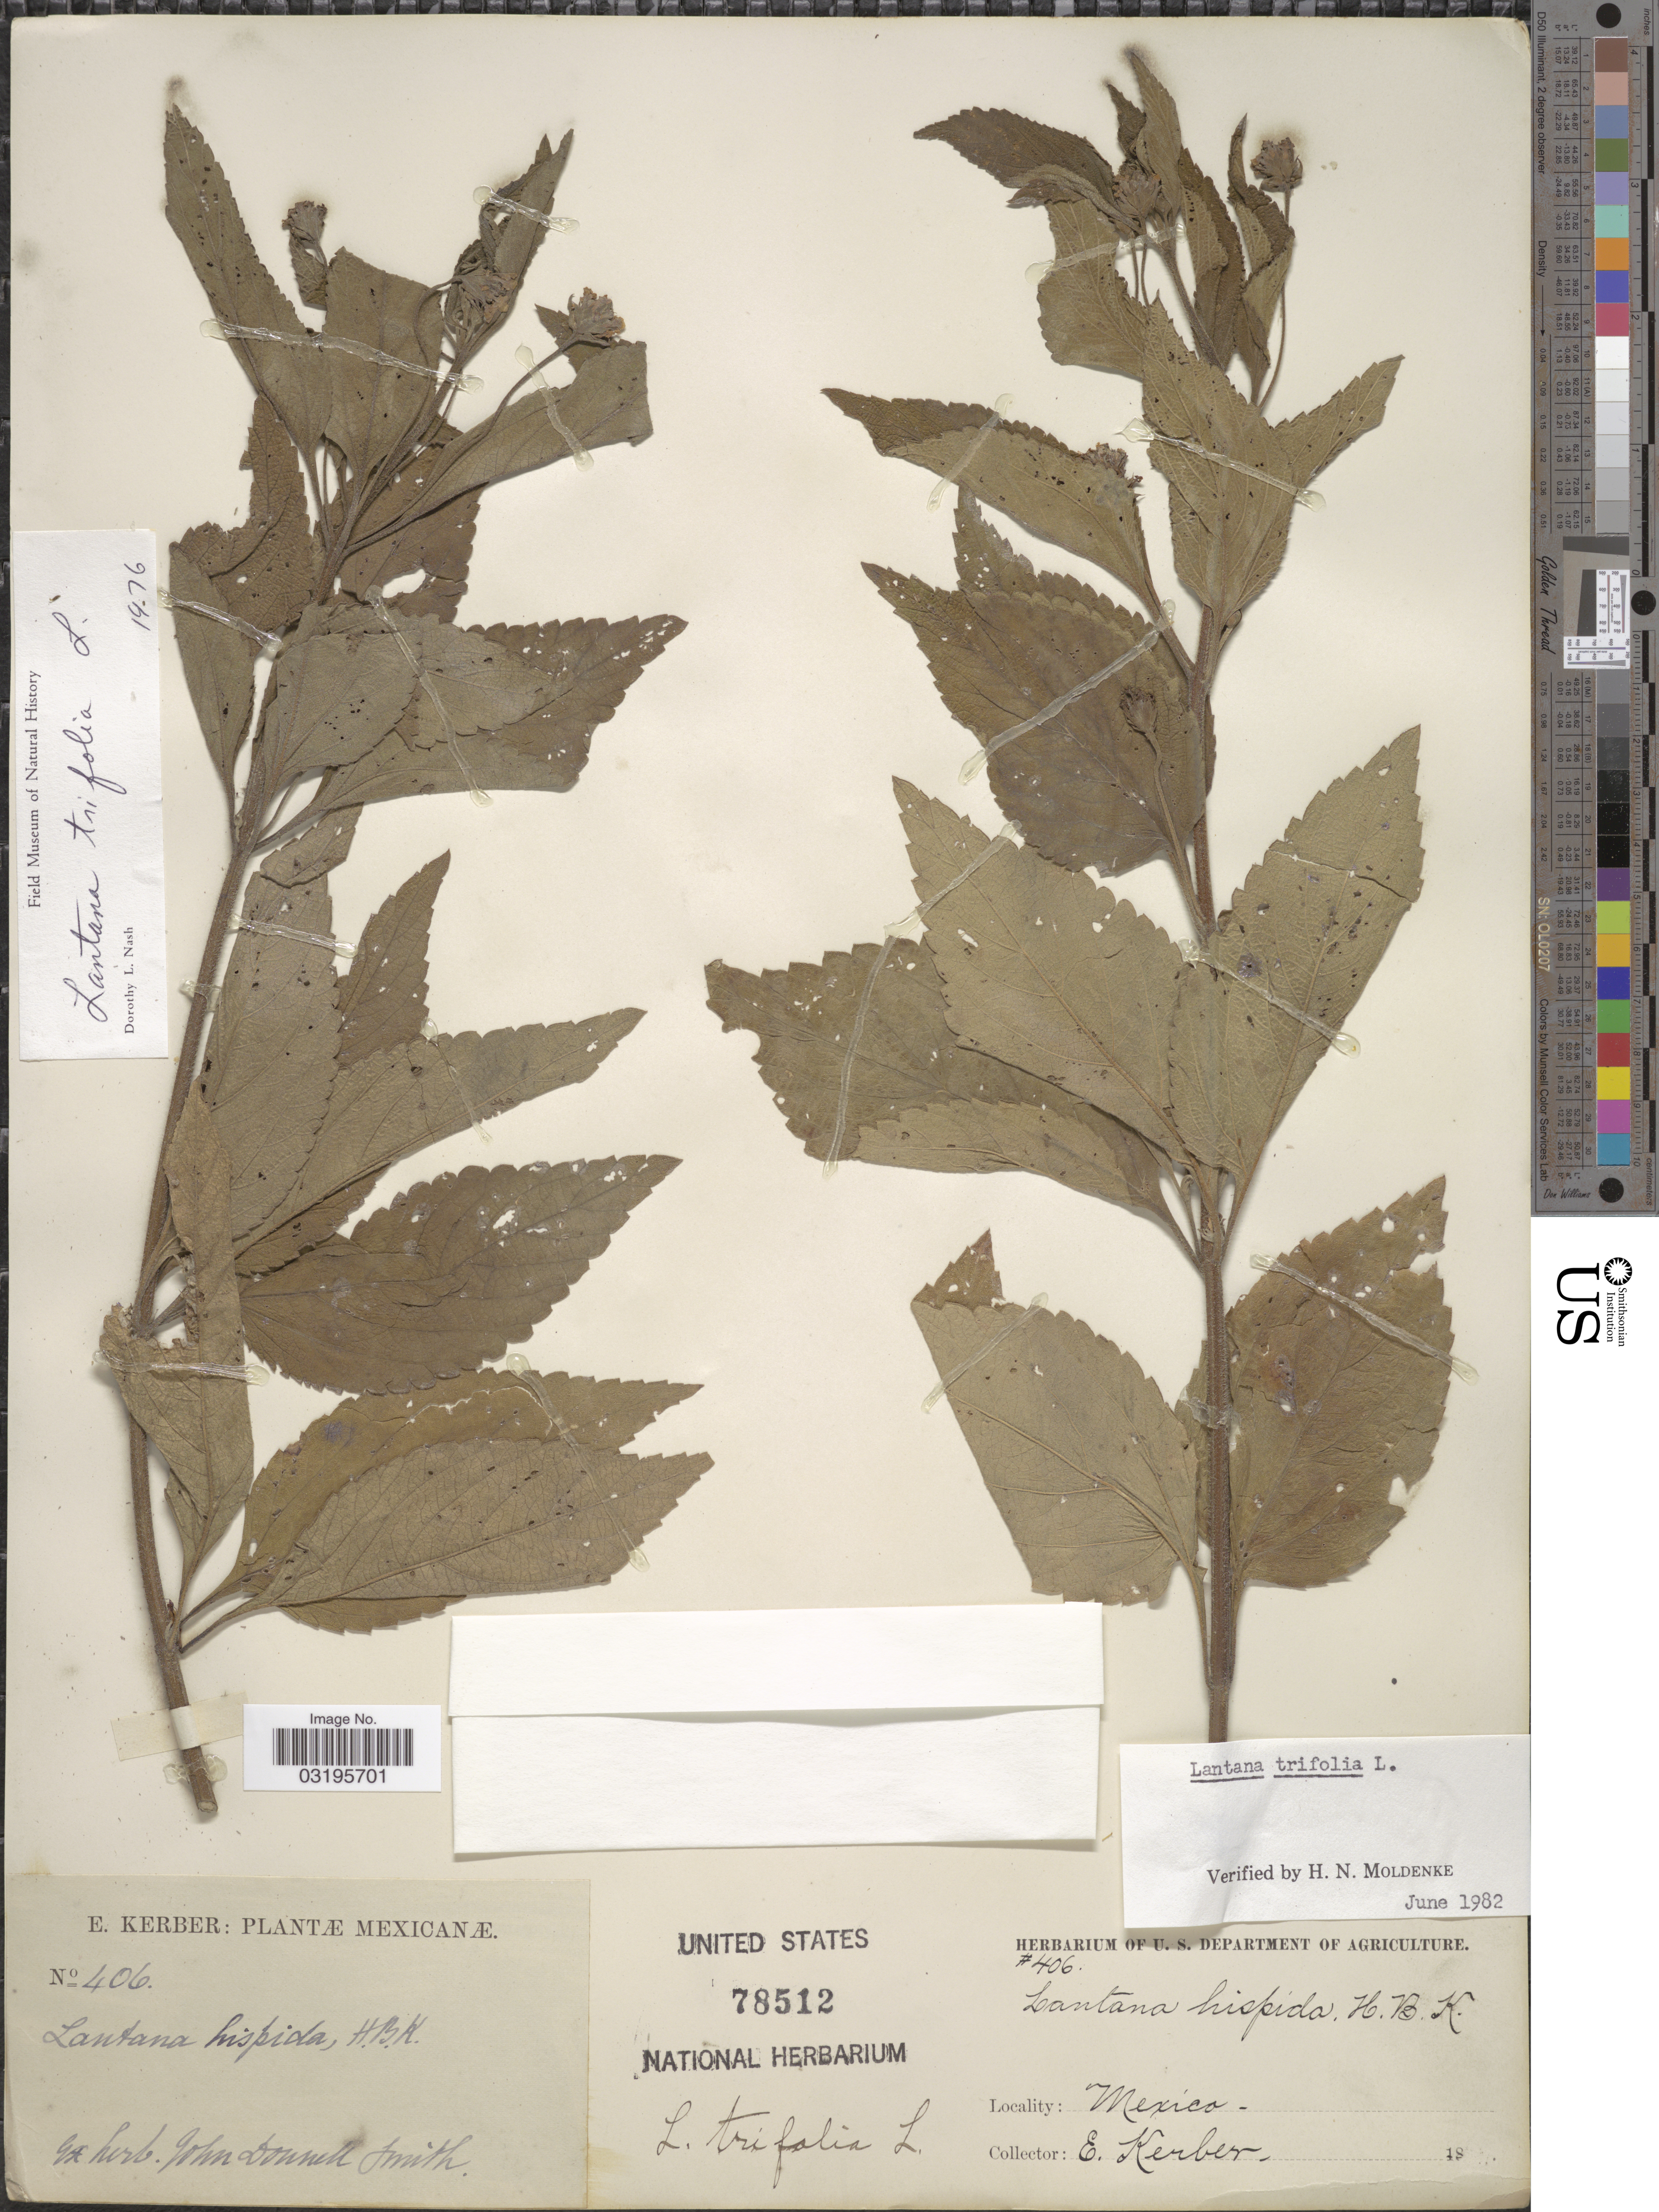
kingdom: Plantae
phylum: Tracheophyta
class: Magnoliopsida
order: Lamiales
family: Verbenaceae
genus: Lantana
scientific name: Lantana trifolia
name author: L.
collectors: E. Kerber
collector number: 406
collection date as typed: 18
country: Mexico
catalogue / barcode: US 78512